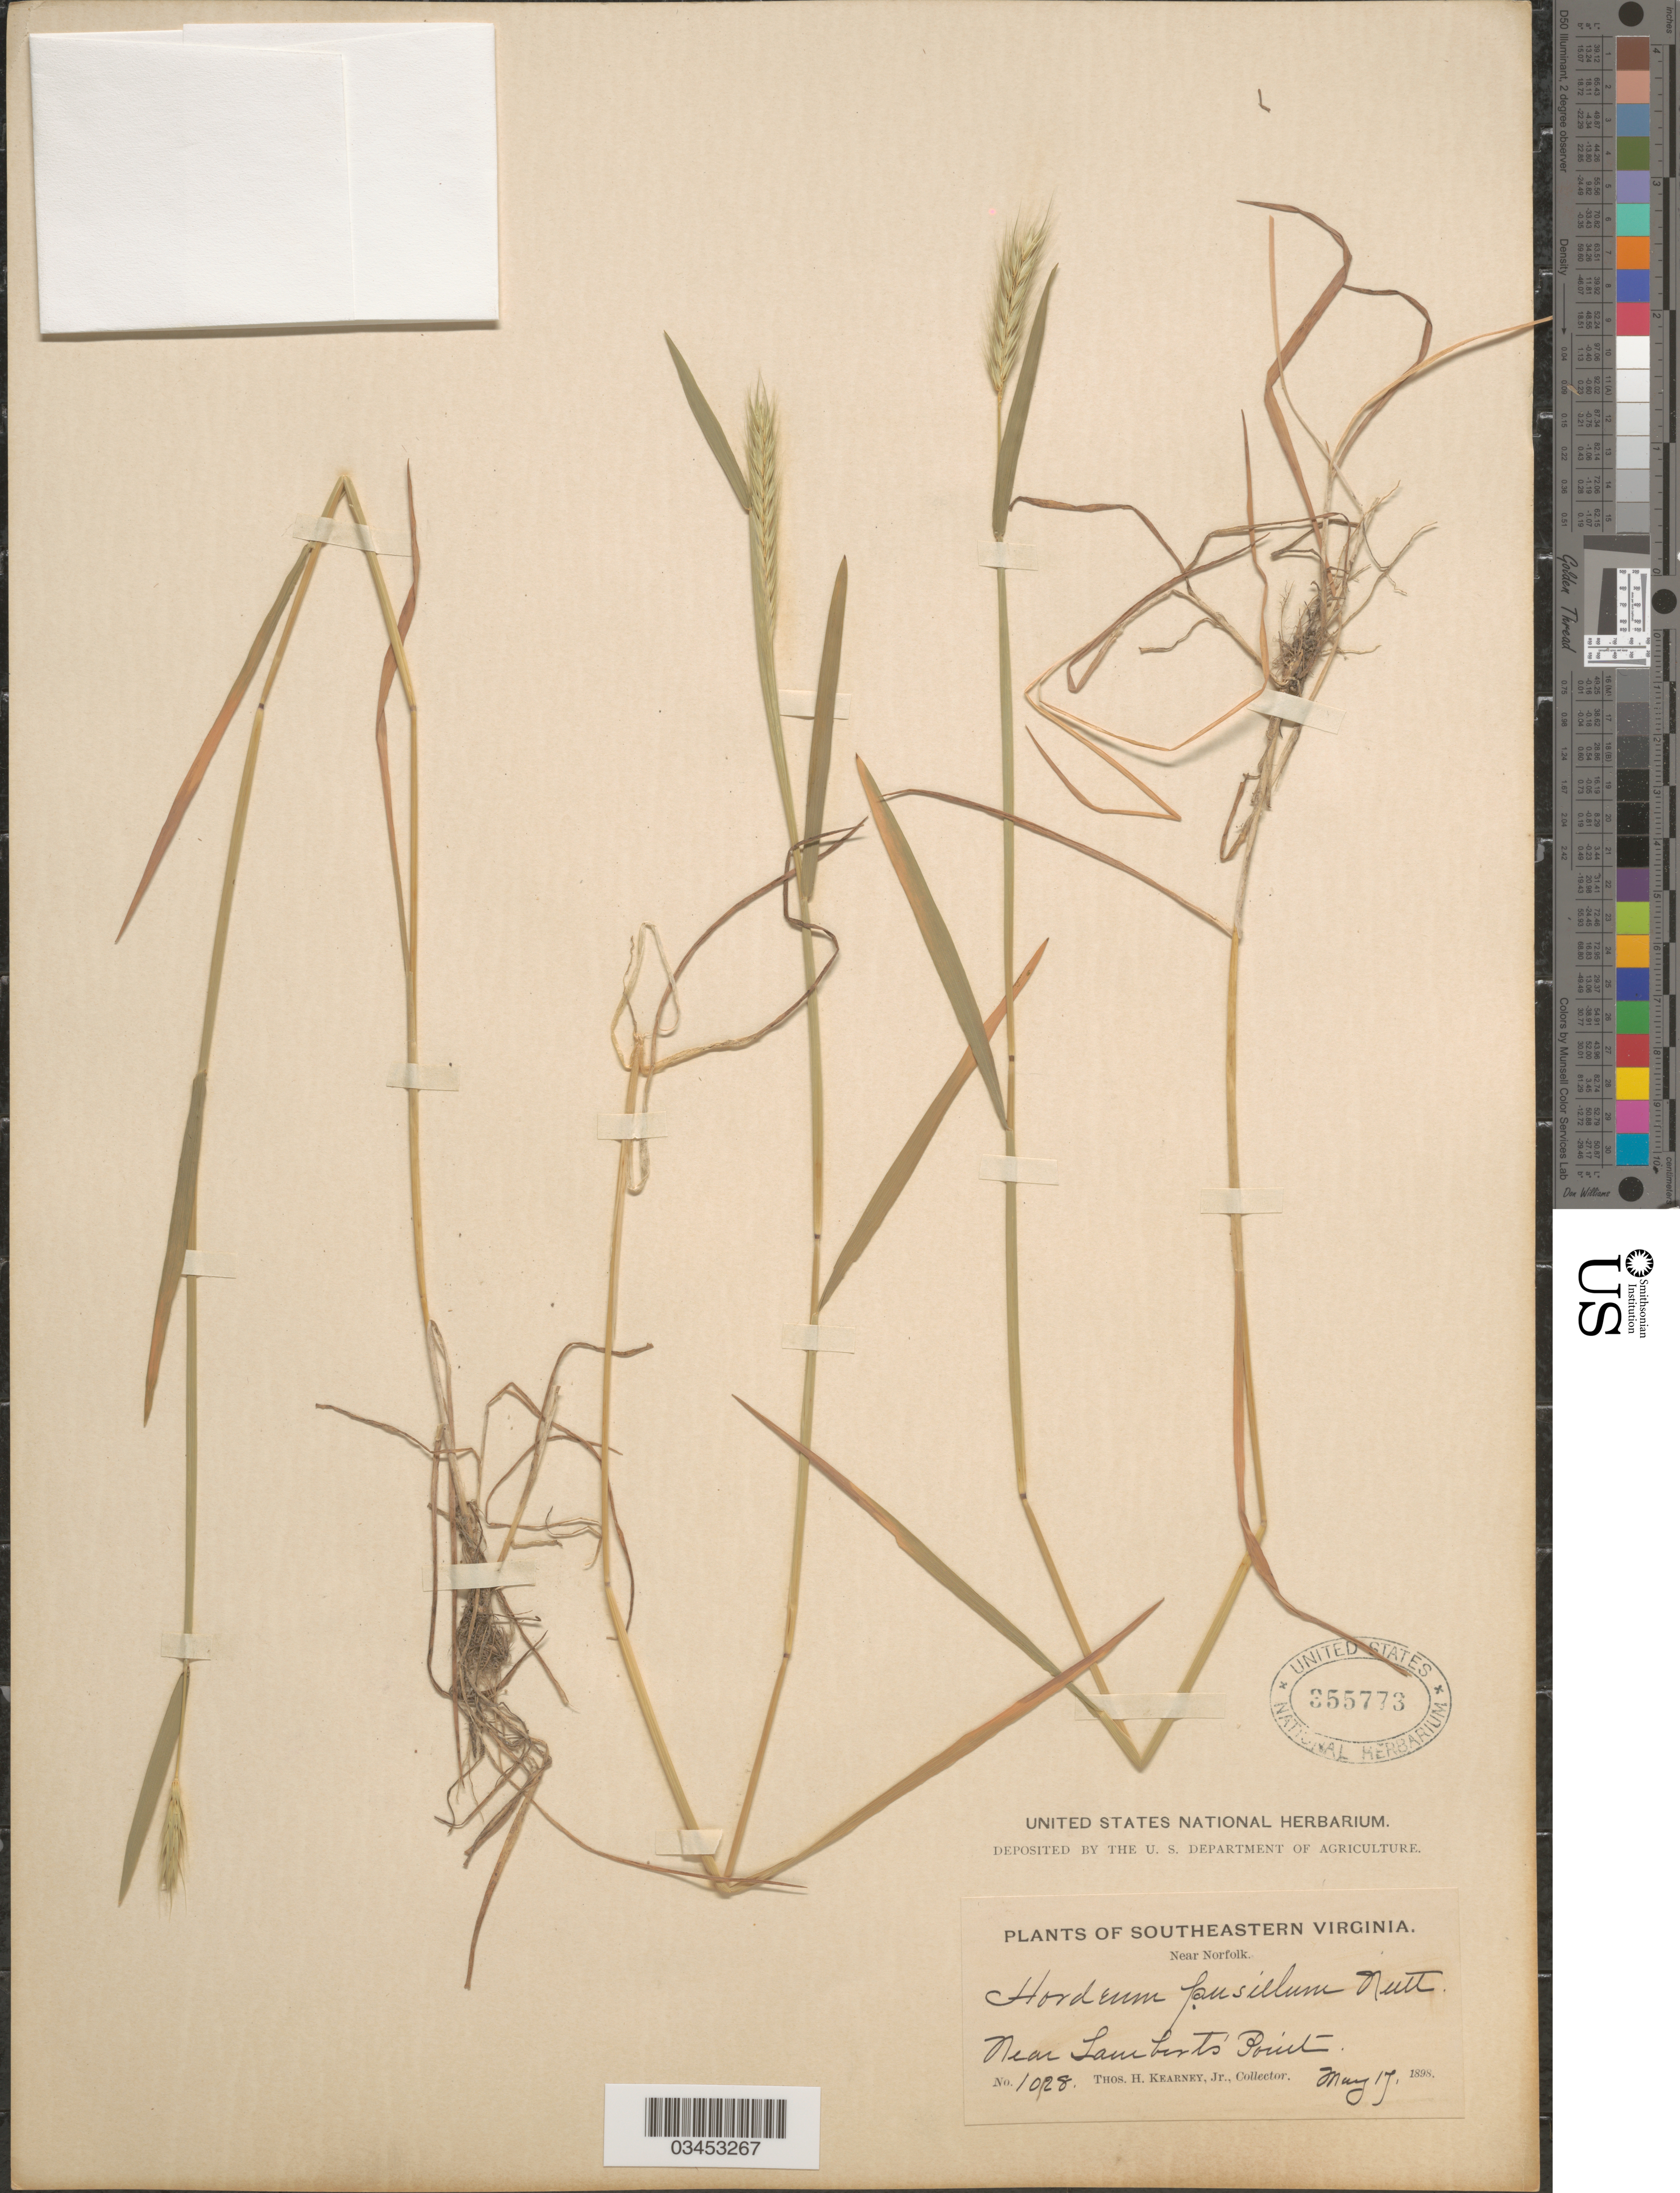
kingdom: Plantae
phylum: Tracheophyta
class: Liliopsida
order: Poales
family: Poaceae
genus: Hordeum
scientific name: Hordeum pusillum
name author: Nutt.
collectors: T. H. Kearney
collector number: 1028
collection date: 1898-05-17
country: United States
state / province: Virginia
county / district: City of Norfolk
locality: Southeastern Virginia. Near Norfolk. Near Lambert's Point.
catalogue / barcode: US 355773